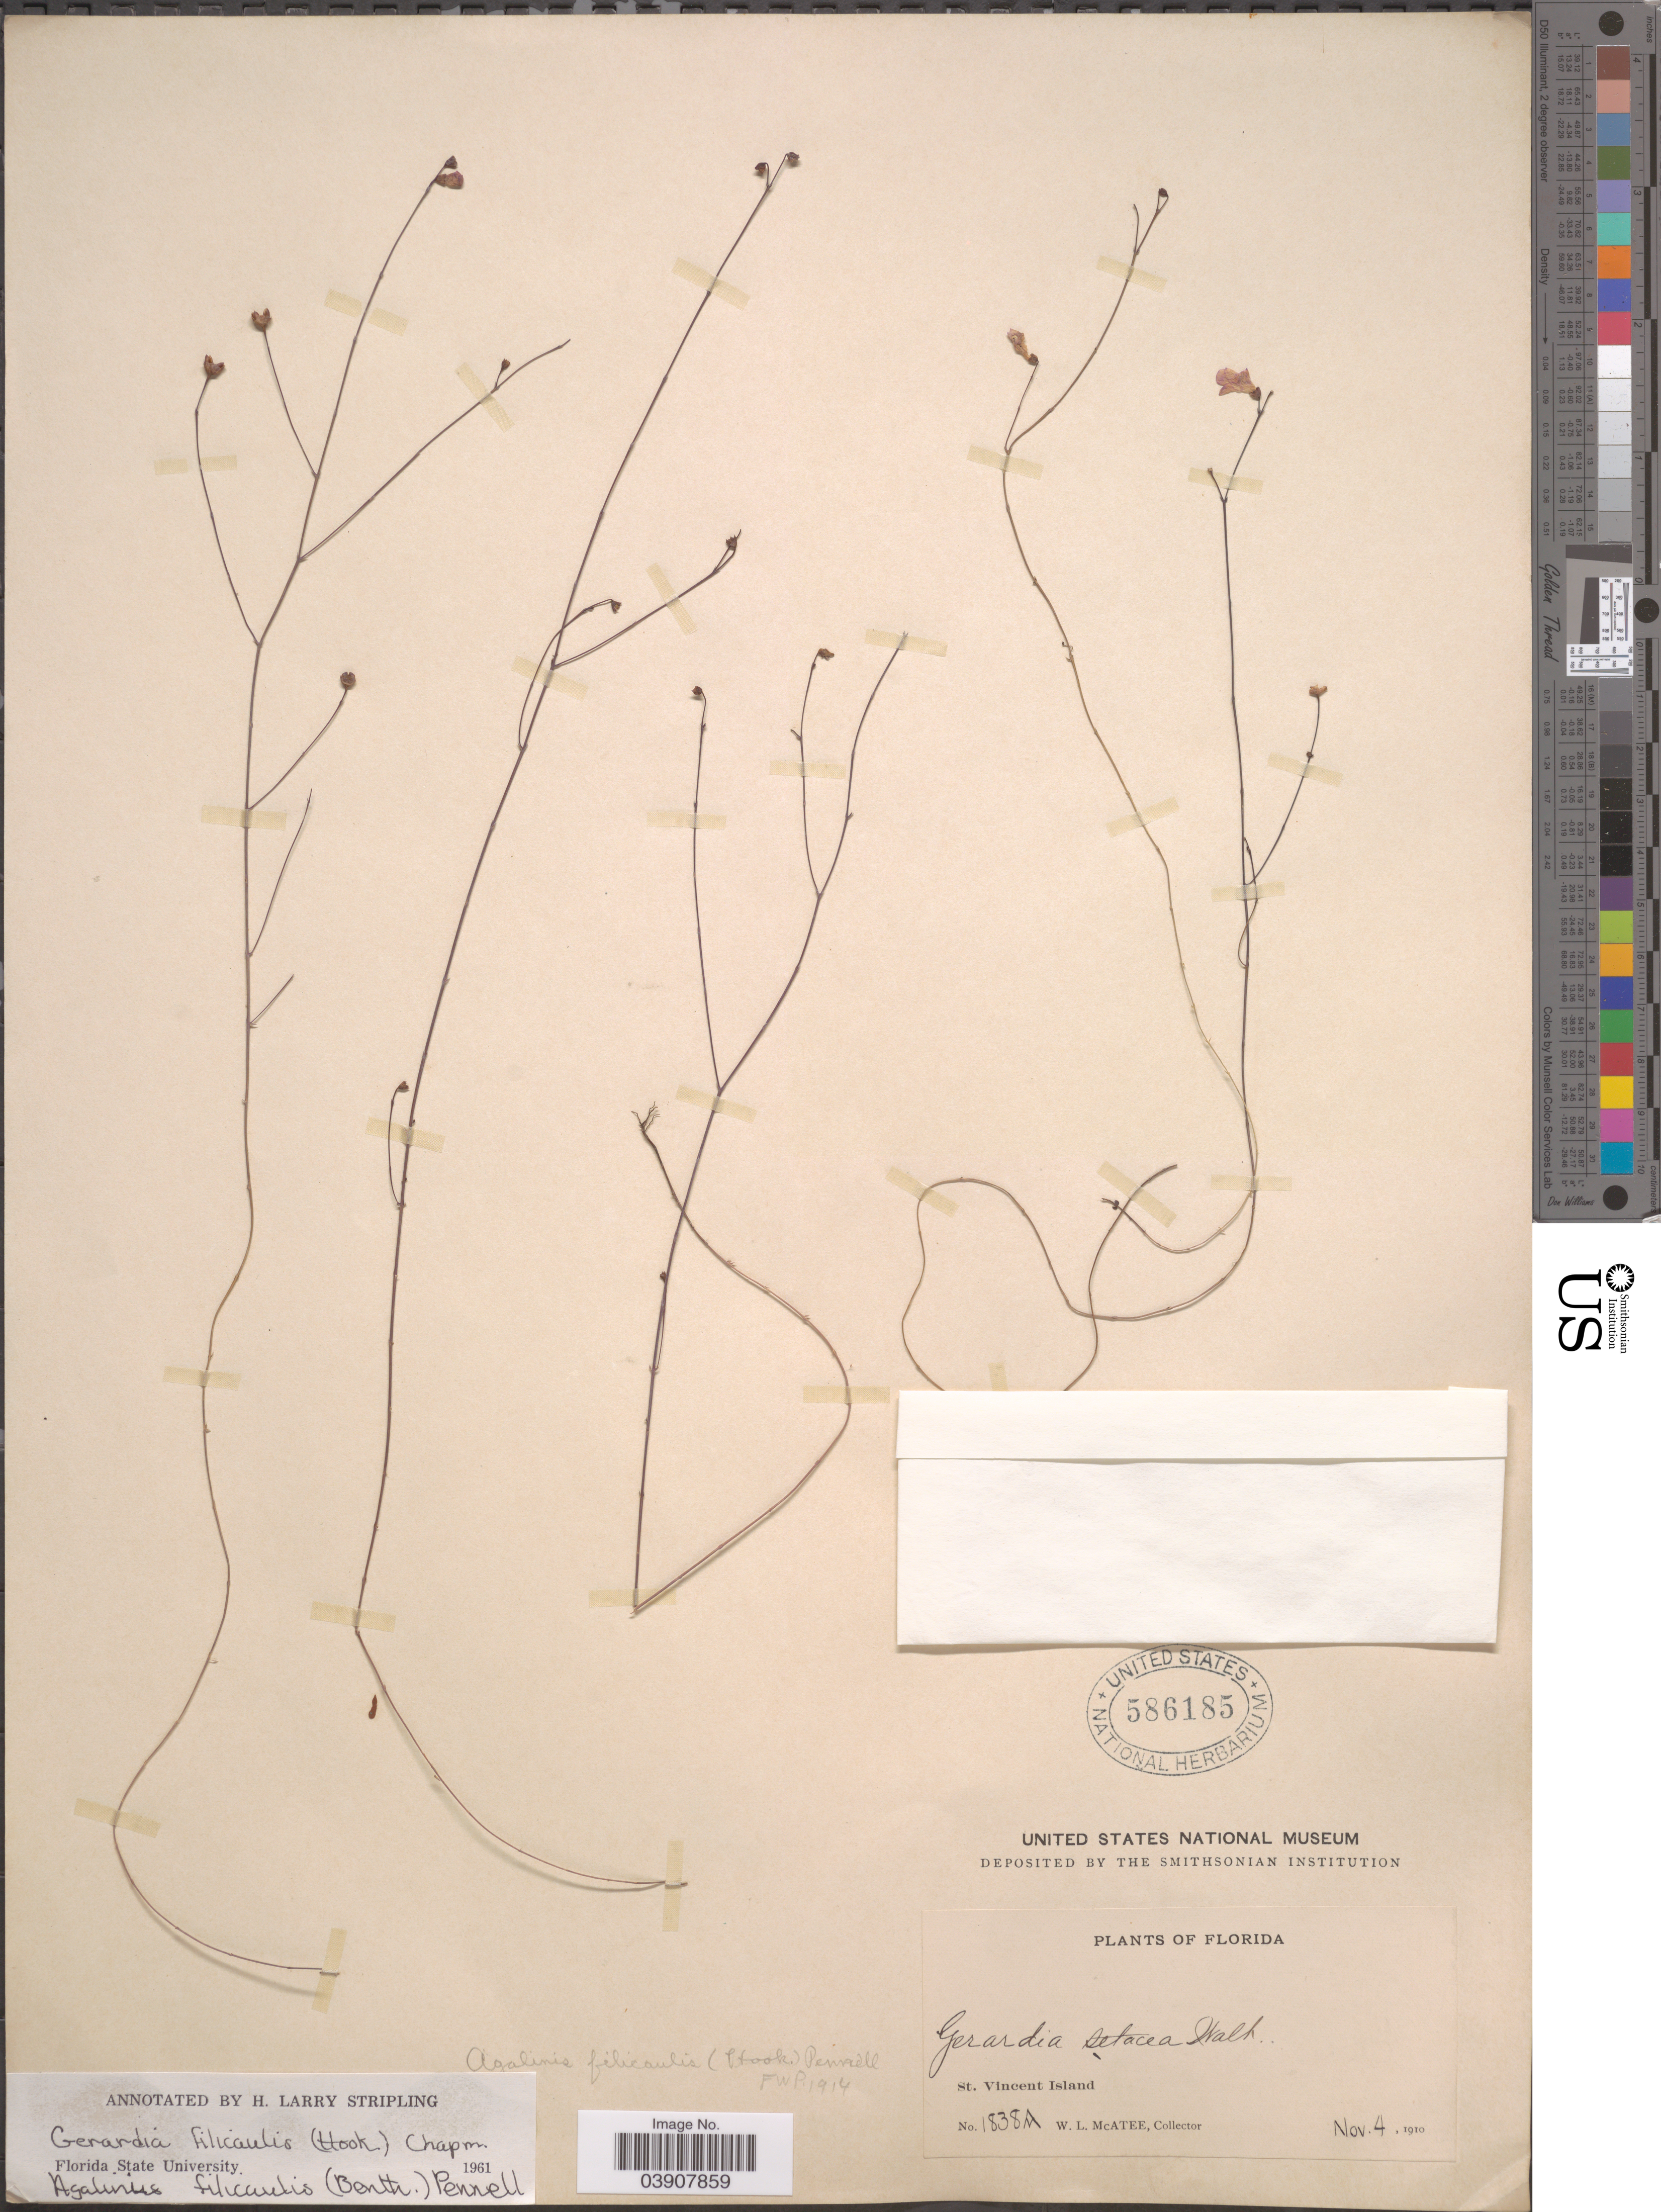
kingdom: Plantae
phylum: Tracheophyta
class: Magnoliopsida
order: Lamiales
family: Orobanchaceae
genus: Agalinis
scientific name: Agalinis filicaulis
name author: (Benth.) Pennell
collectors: W. McAtee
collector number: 1838A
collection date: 1910-11-04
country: United States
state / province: Florida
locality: St. Vincent Island.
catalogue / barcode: US 586185